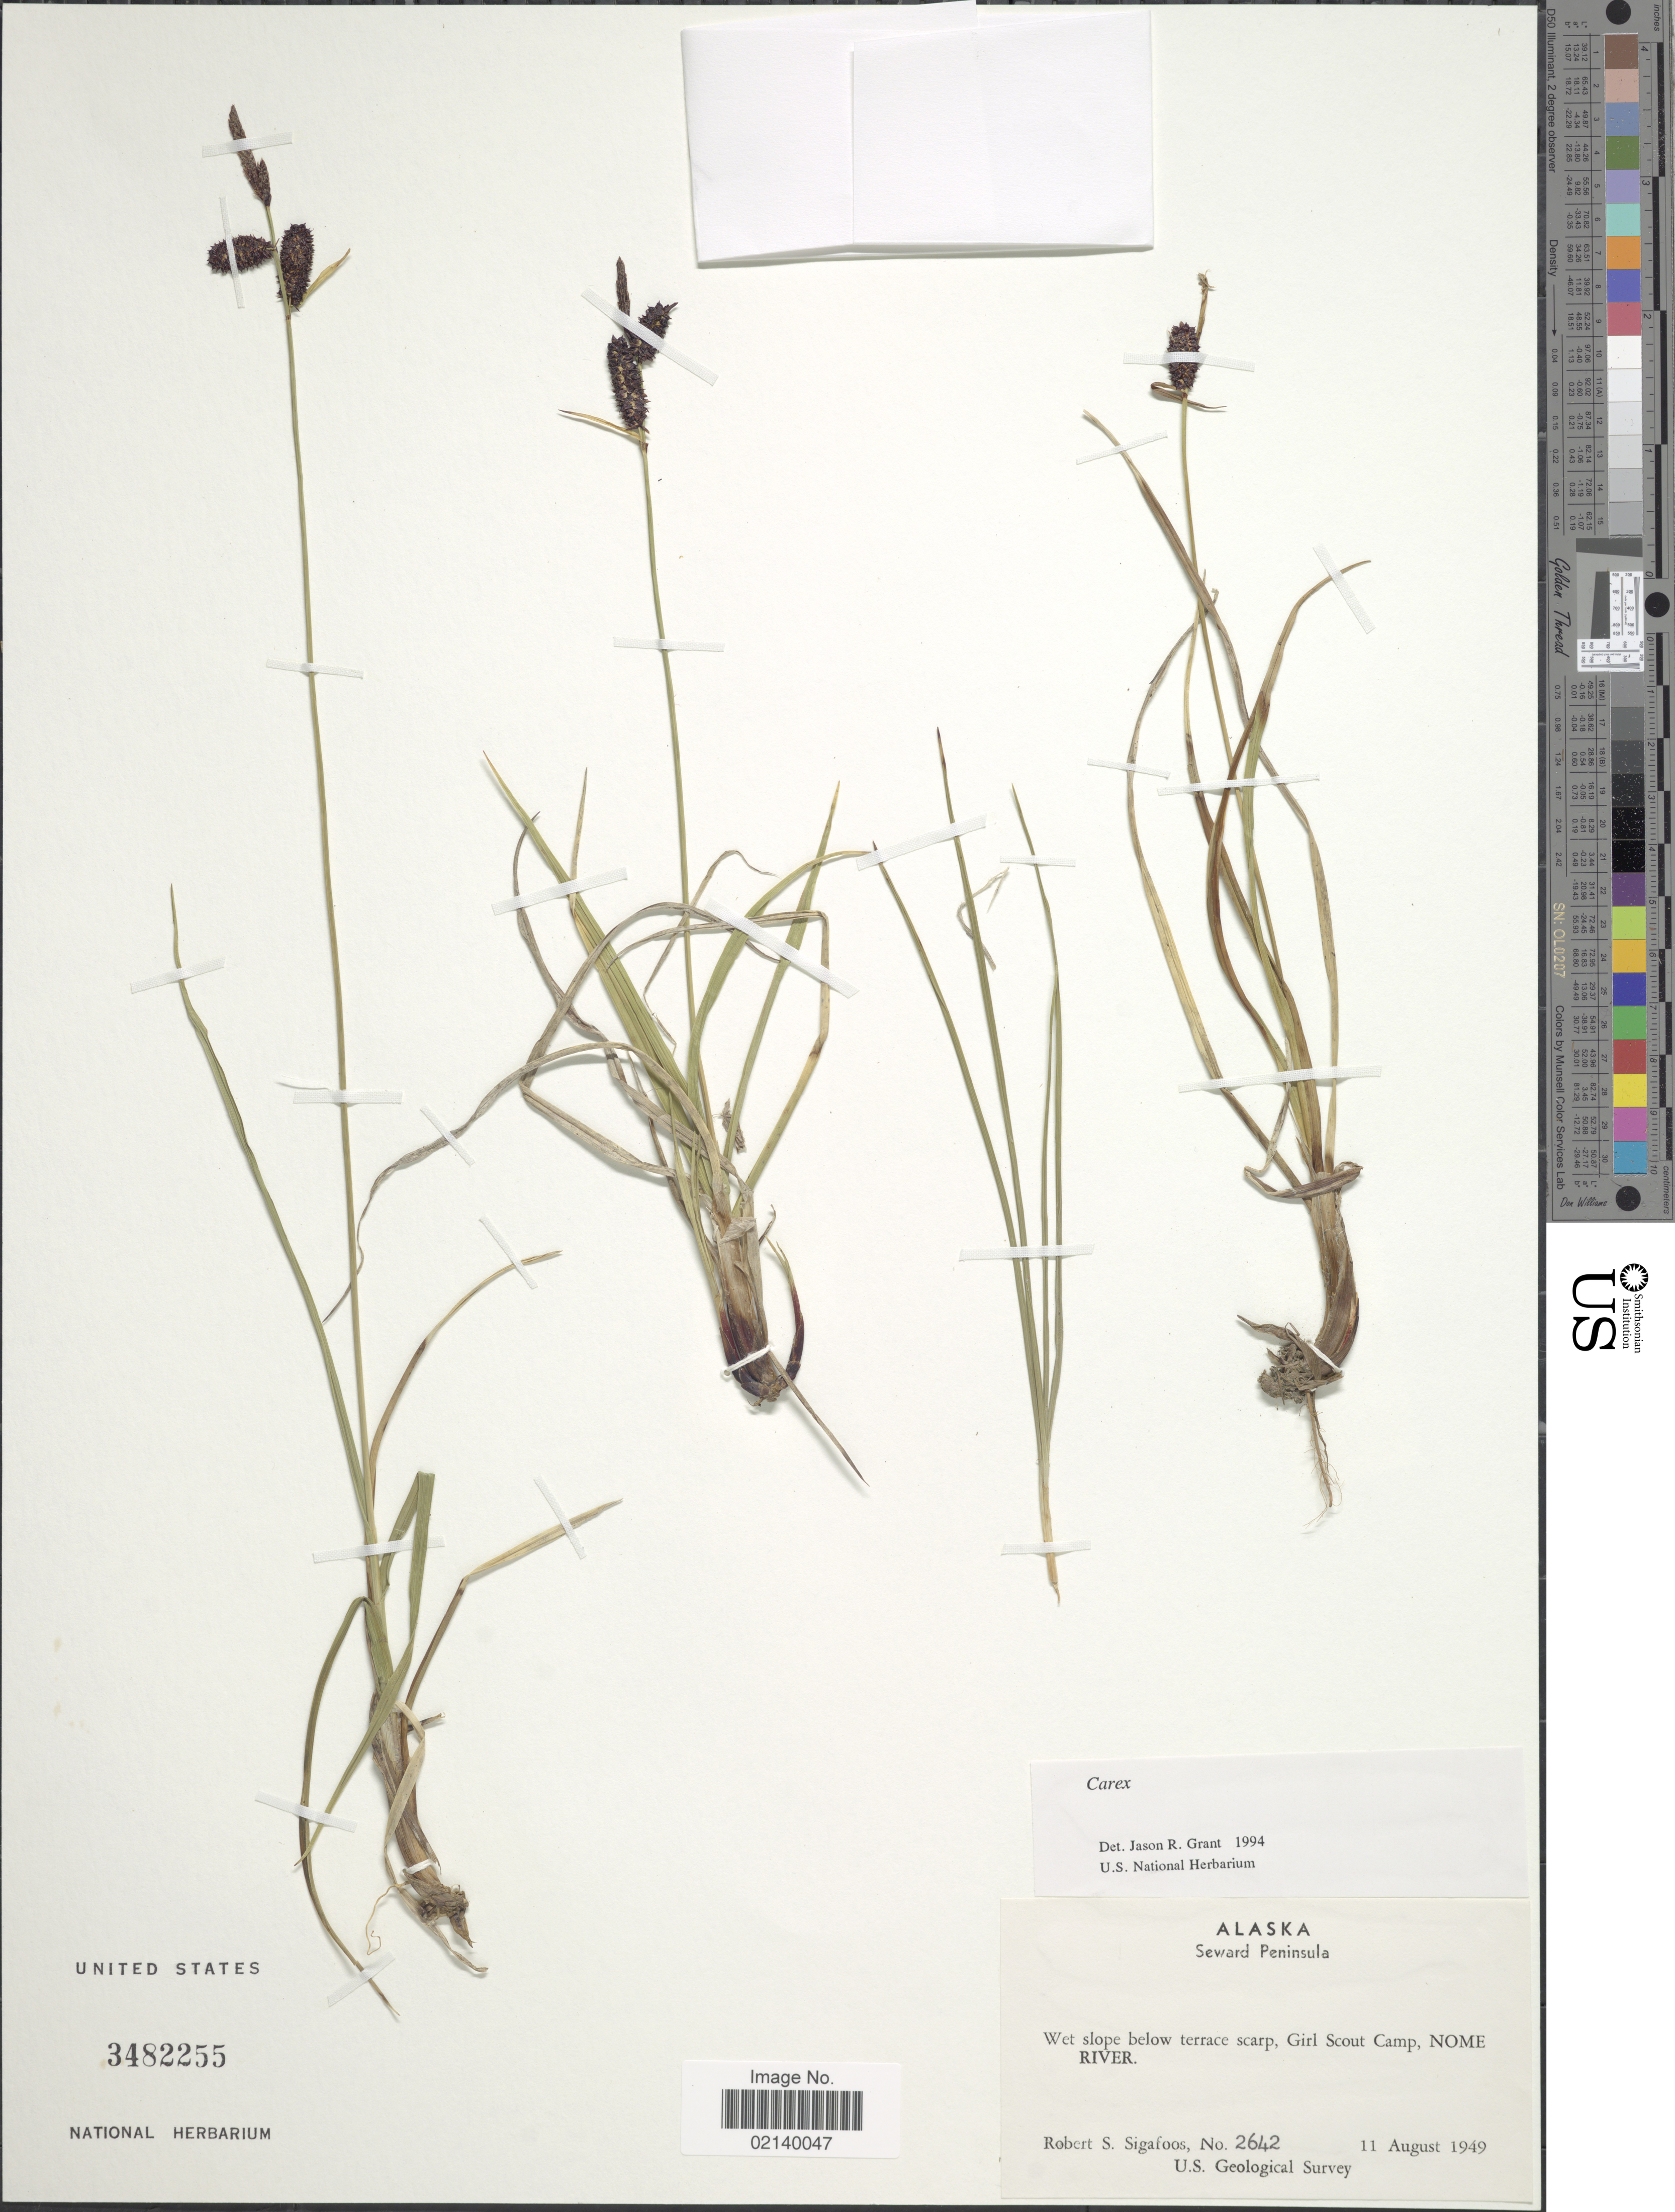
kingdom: Plantae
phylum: Tracheophyta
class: Liliopsida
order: Poales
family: Cyperaceae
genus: Carex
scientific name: Carex sp.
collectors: R. Sigafoos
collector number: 2642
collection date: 1949-08-11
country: United States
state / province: Alaska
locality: Seward Peninsula, wet slope terrace scarp, Girl Scout Camp, Nome River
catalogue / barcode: US 3482255